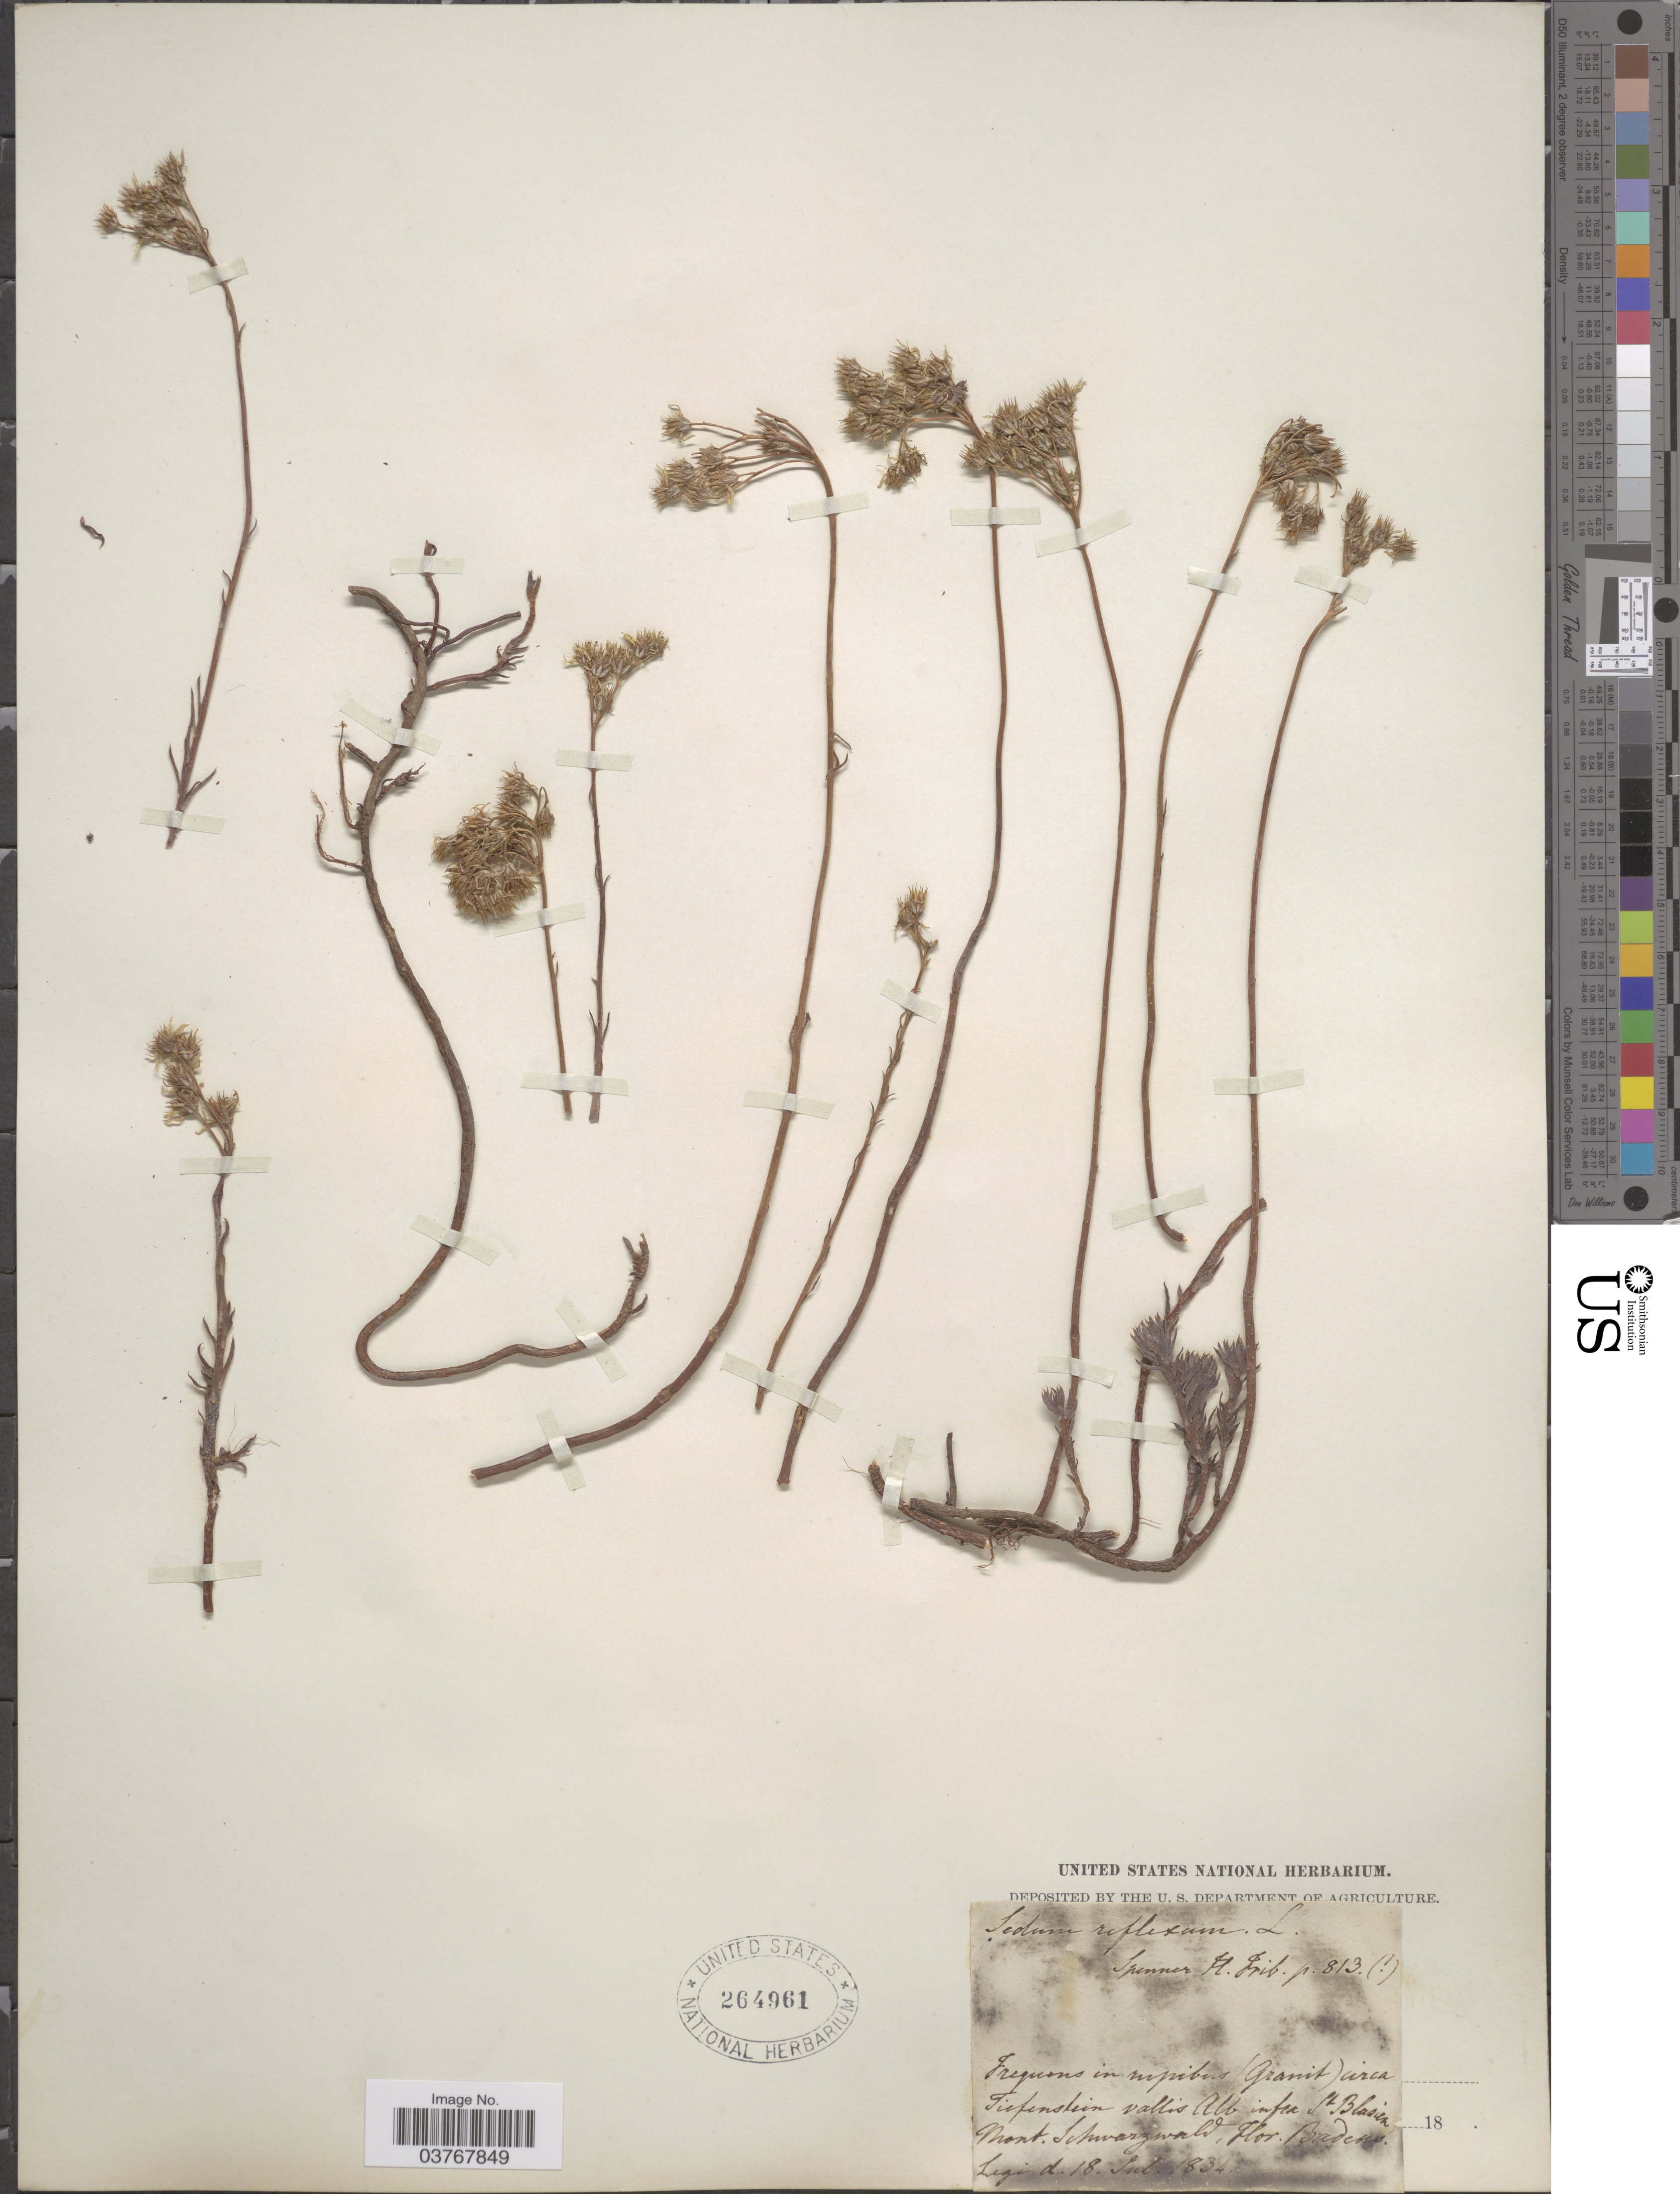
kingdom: Plantae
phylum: Tracheophyta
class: Magnoliopsida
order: Saxifragales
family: Crassulaceae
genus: Petrosedum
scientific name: Petrosedum rupestre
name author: (L.) P.V. Heath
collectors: ex herb. United States National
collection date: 1834-07-18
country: Germany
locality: Circa Tirfenstein vallis Alb. infec St Blasien. Mont. Schwarzwald.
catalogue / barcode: US 264961